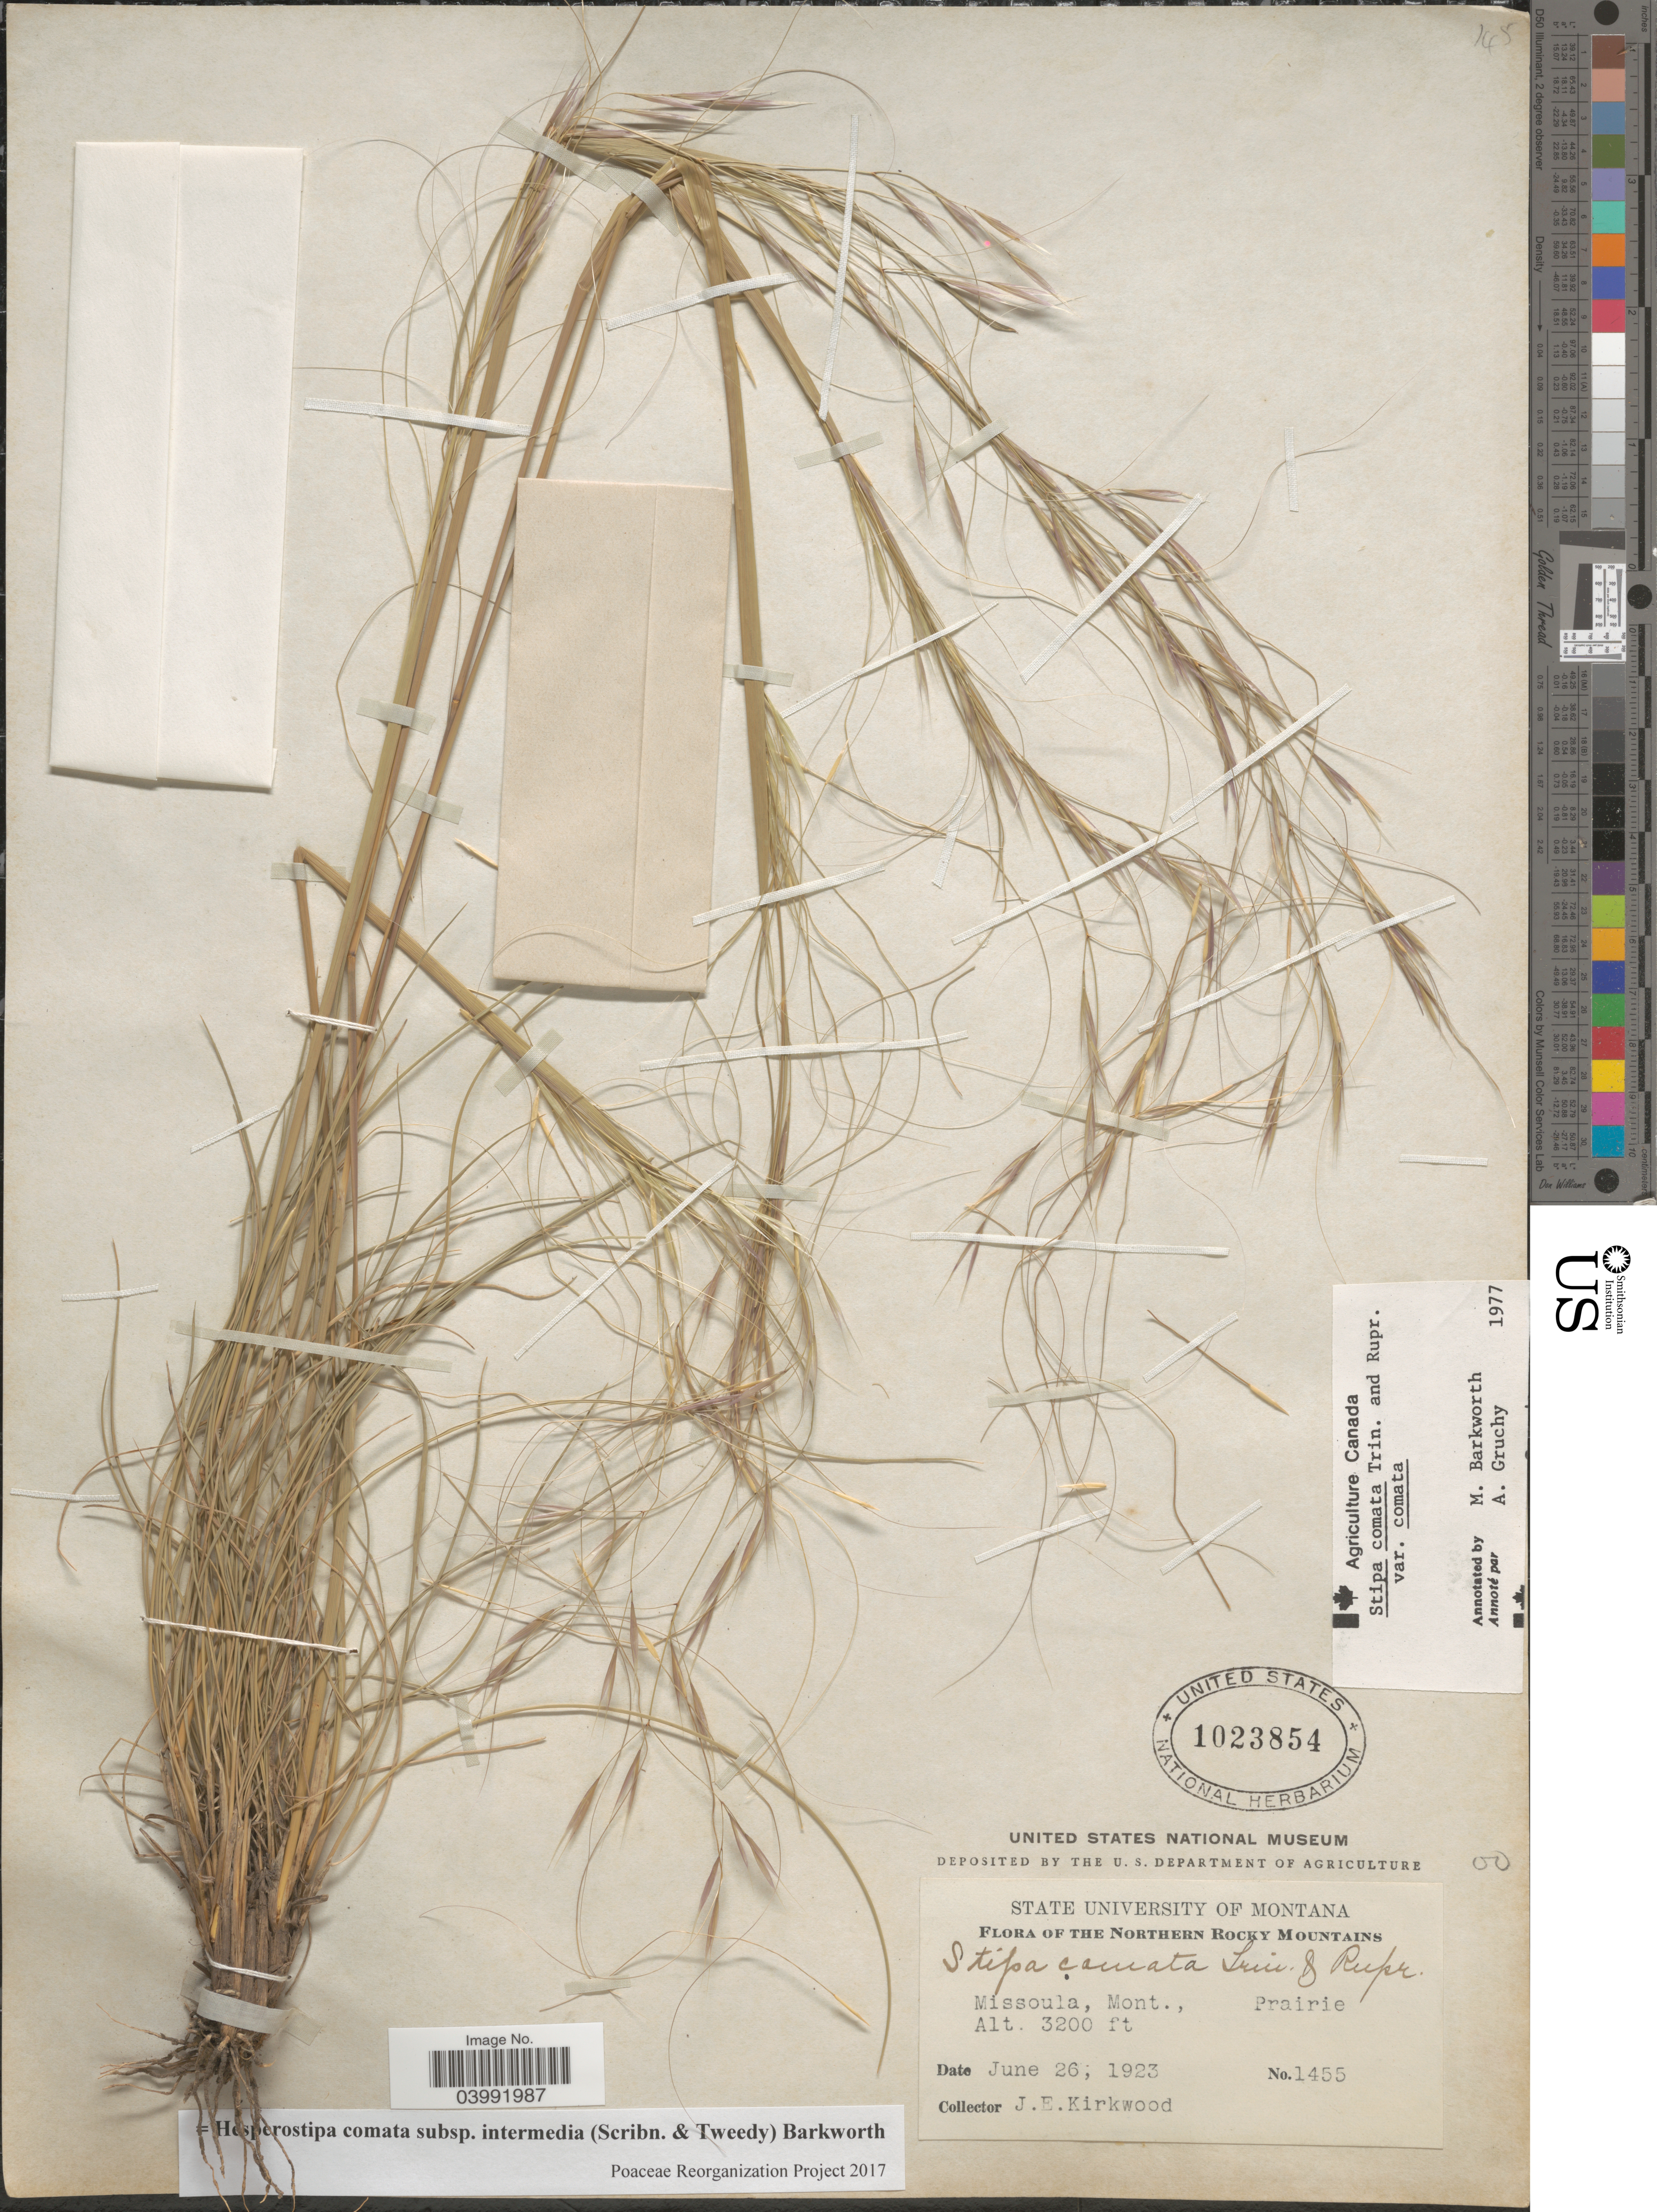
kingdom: Plantae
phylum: Tracheophyta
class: Liliopsida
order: Poales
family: Poaceae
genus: Hesperostipa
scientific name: Hesperostipa comata subsp. intermedia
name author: (Scribn. & Tweedy) Barkworth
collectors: J. Kirkwood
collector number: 1455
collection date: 1923-06-26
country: United States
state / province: Montana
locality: The Northern Rocky Mountains. Missoula.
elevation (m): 975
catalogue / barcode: US 1023854